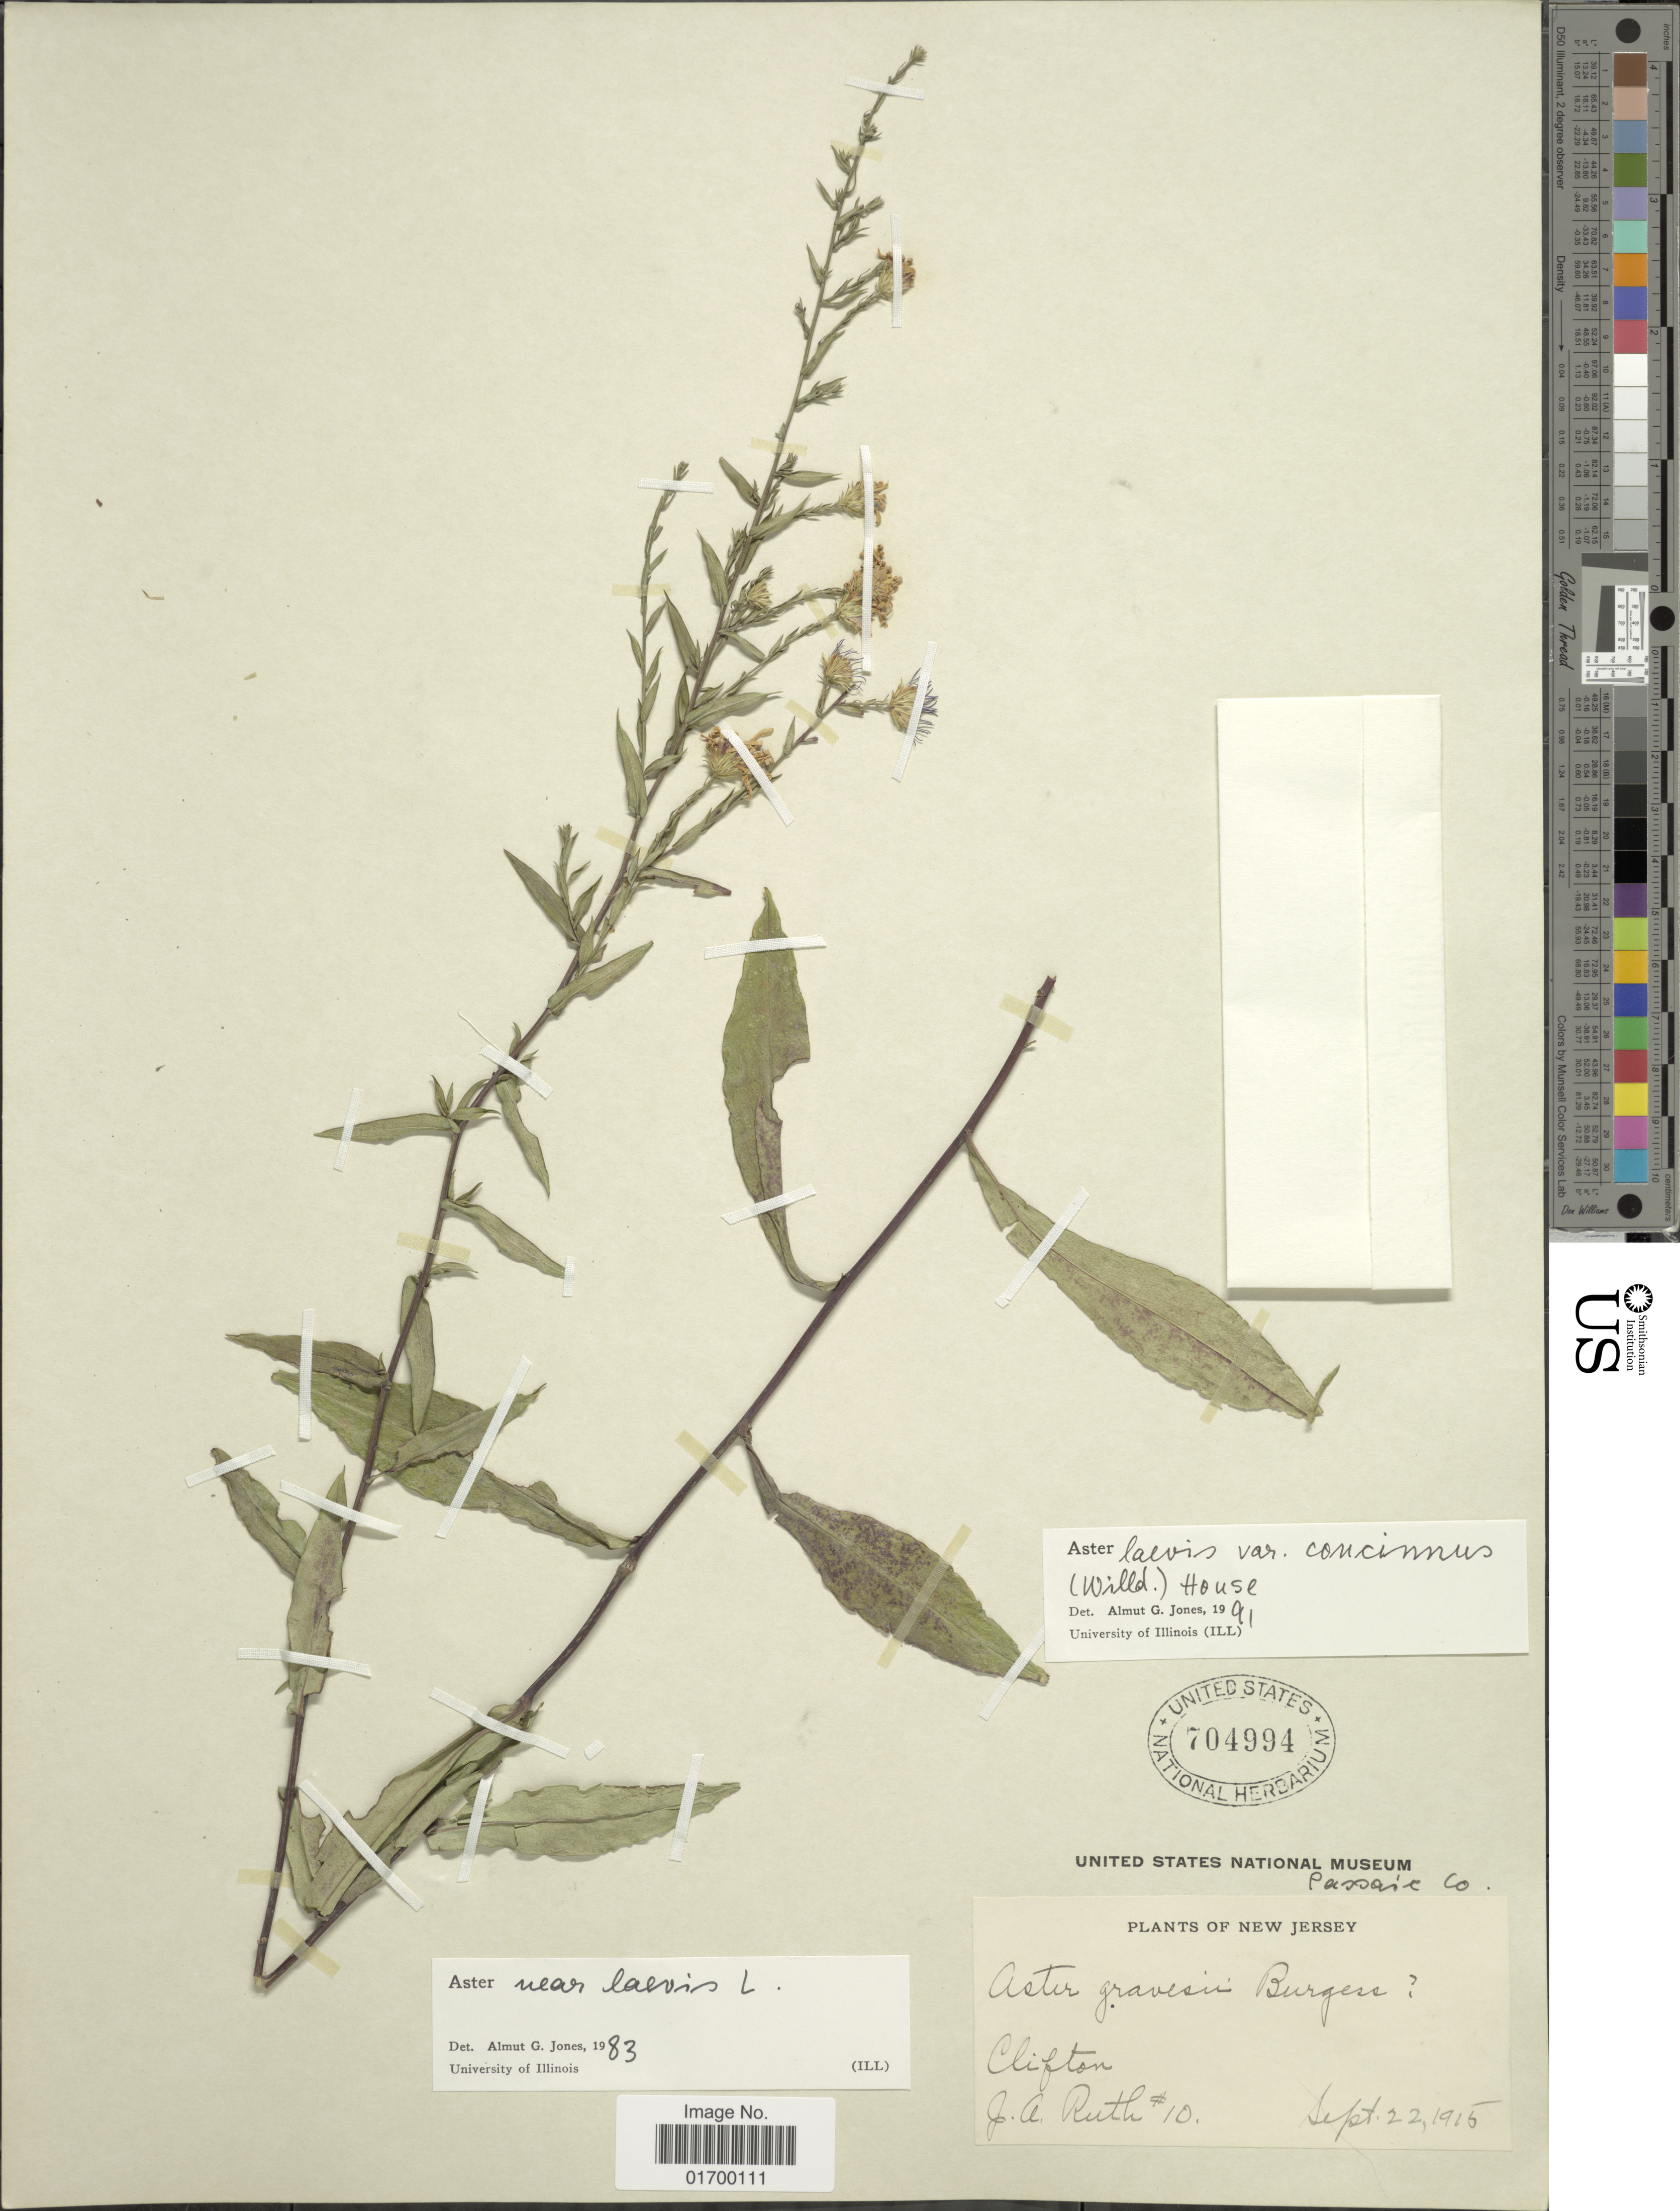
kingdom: Plantae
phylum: Tracheophyta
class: Magnoliopsida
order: Asterales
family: Asteraceae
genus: Symphyotrichum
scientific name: Symphyotrichum laeve var. concinnum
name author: (Willd.) G.L. Nesom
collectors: J. Ruth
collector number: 10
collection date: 1915-09-22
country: United States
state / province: New Jersey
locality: Clifton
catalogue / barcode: US 704994